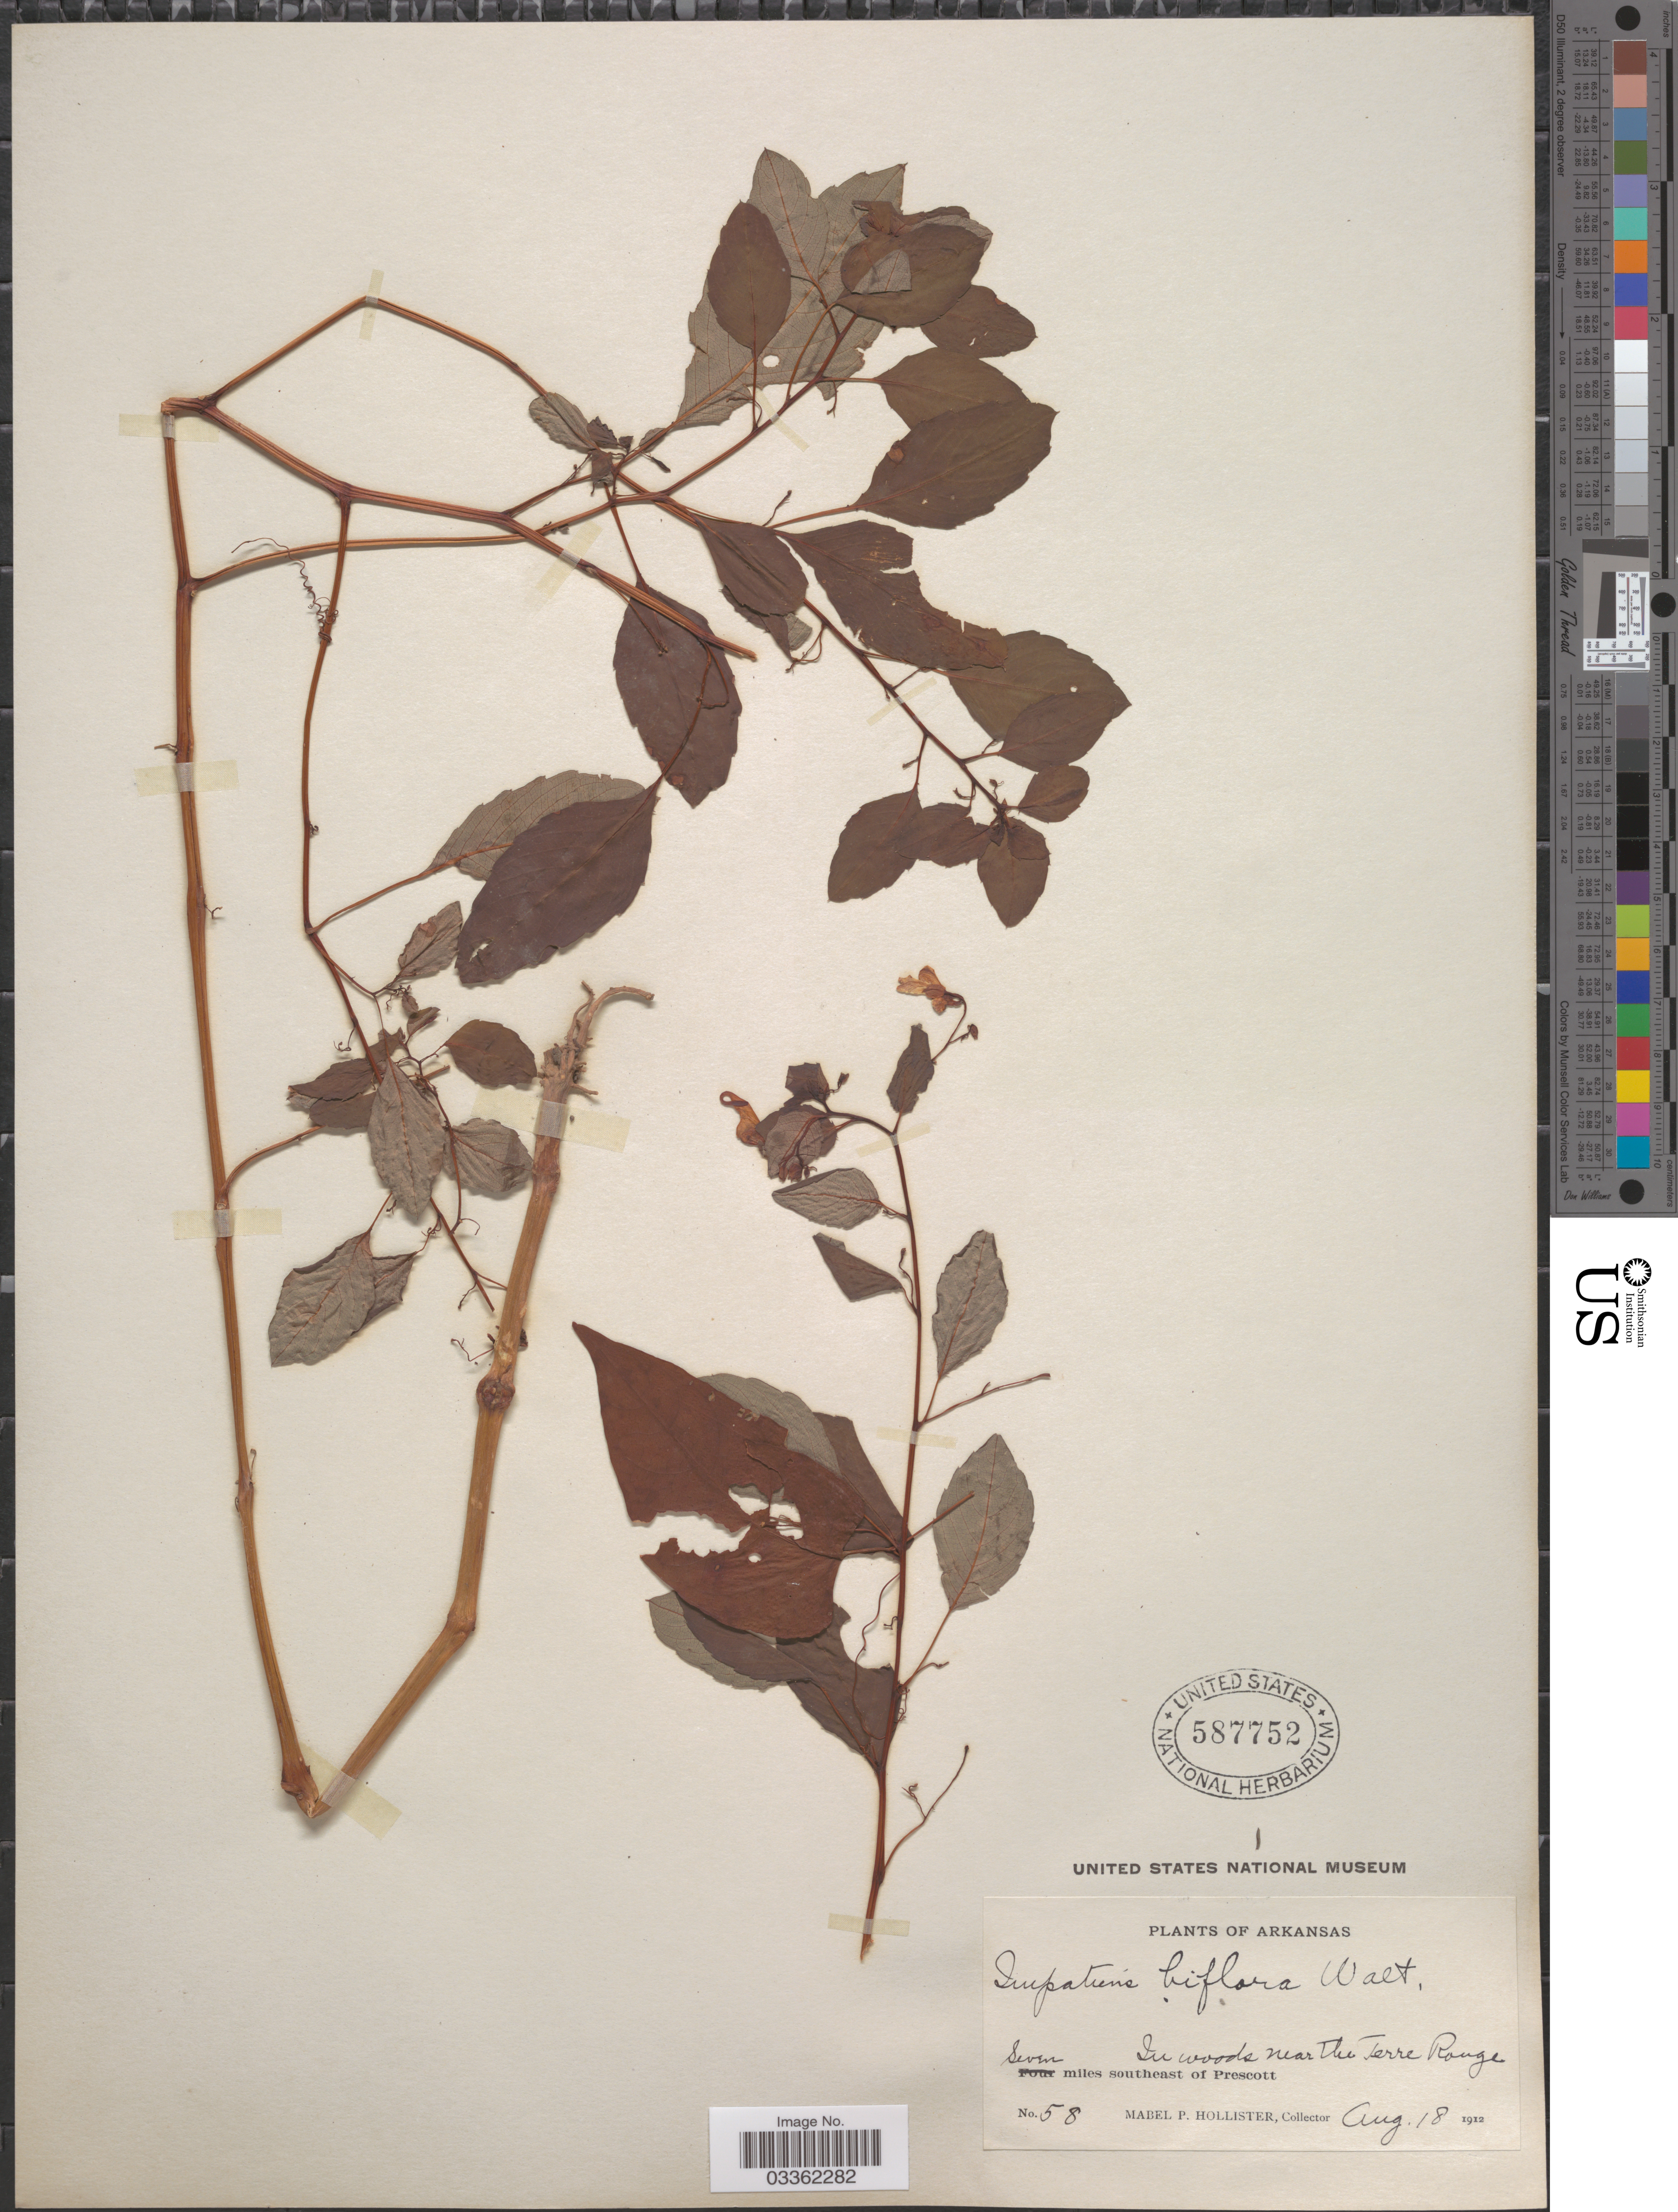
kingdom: Plantae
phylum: Tracheophyta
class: Magnoliopsida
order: Ericales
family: Balsaminaceae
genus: Impatiens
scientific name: Impatiens capensis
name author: Meerb.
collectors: M. Hollister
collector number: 58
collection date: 1912-08-18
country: United States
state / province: Arkansas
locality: In woods near the Terre Rouge, Seven miles southeast of Prescott.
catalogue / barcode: US 587752